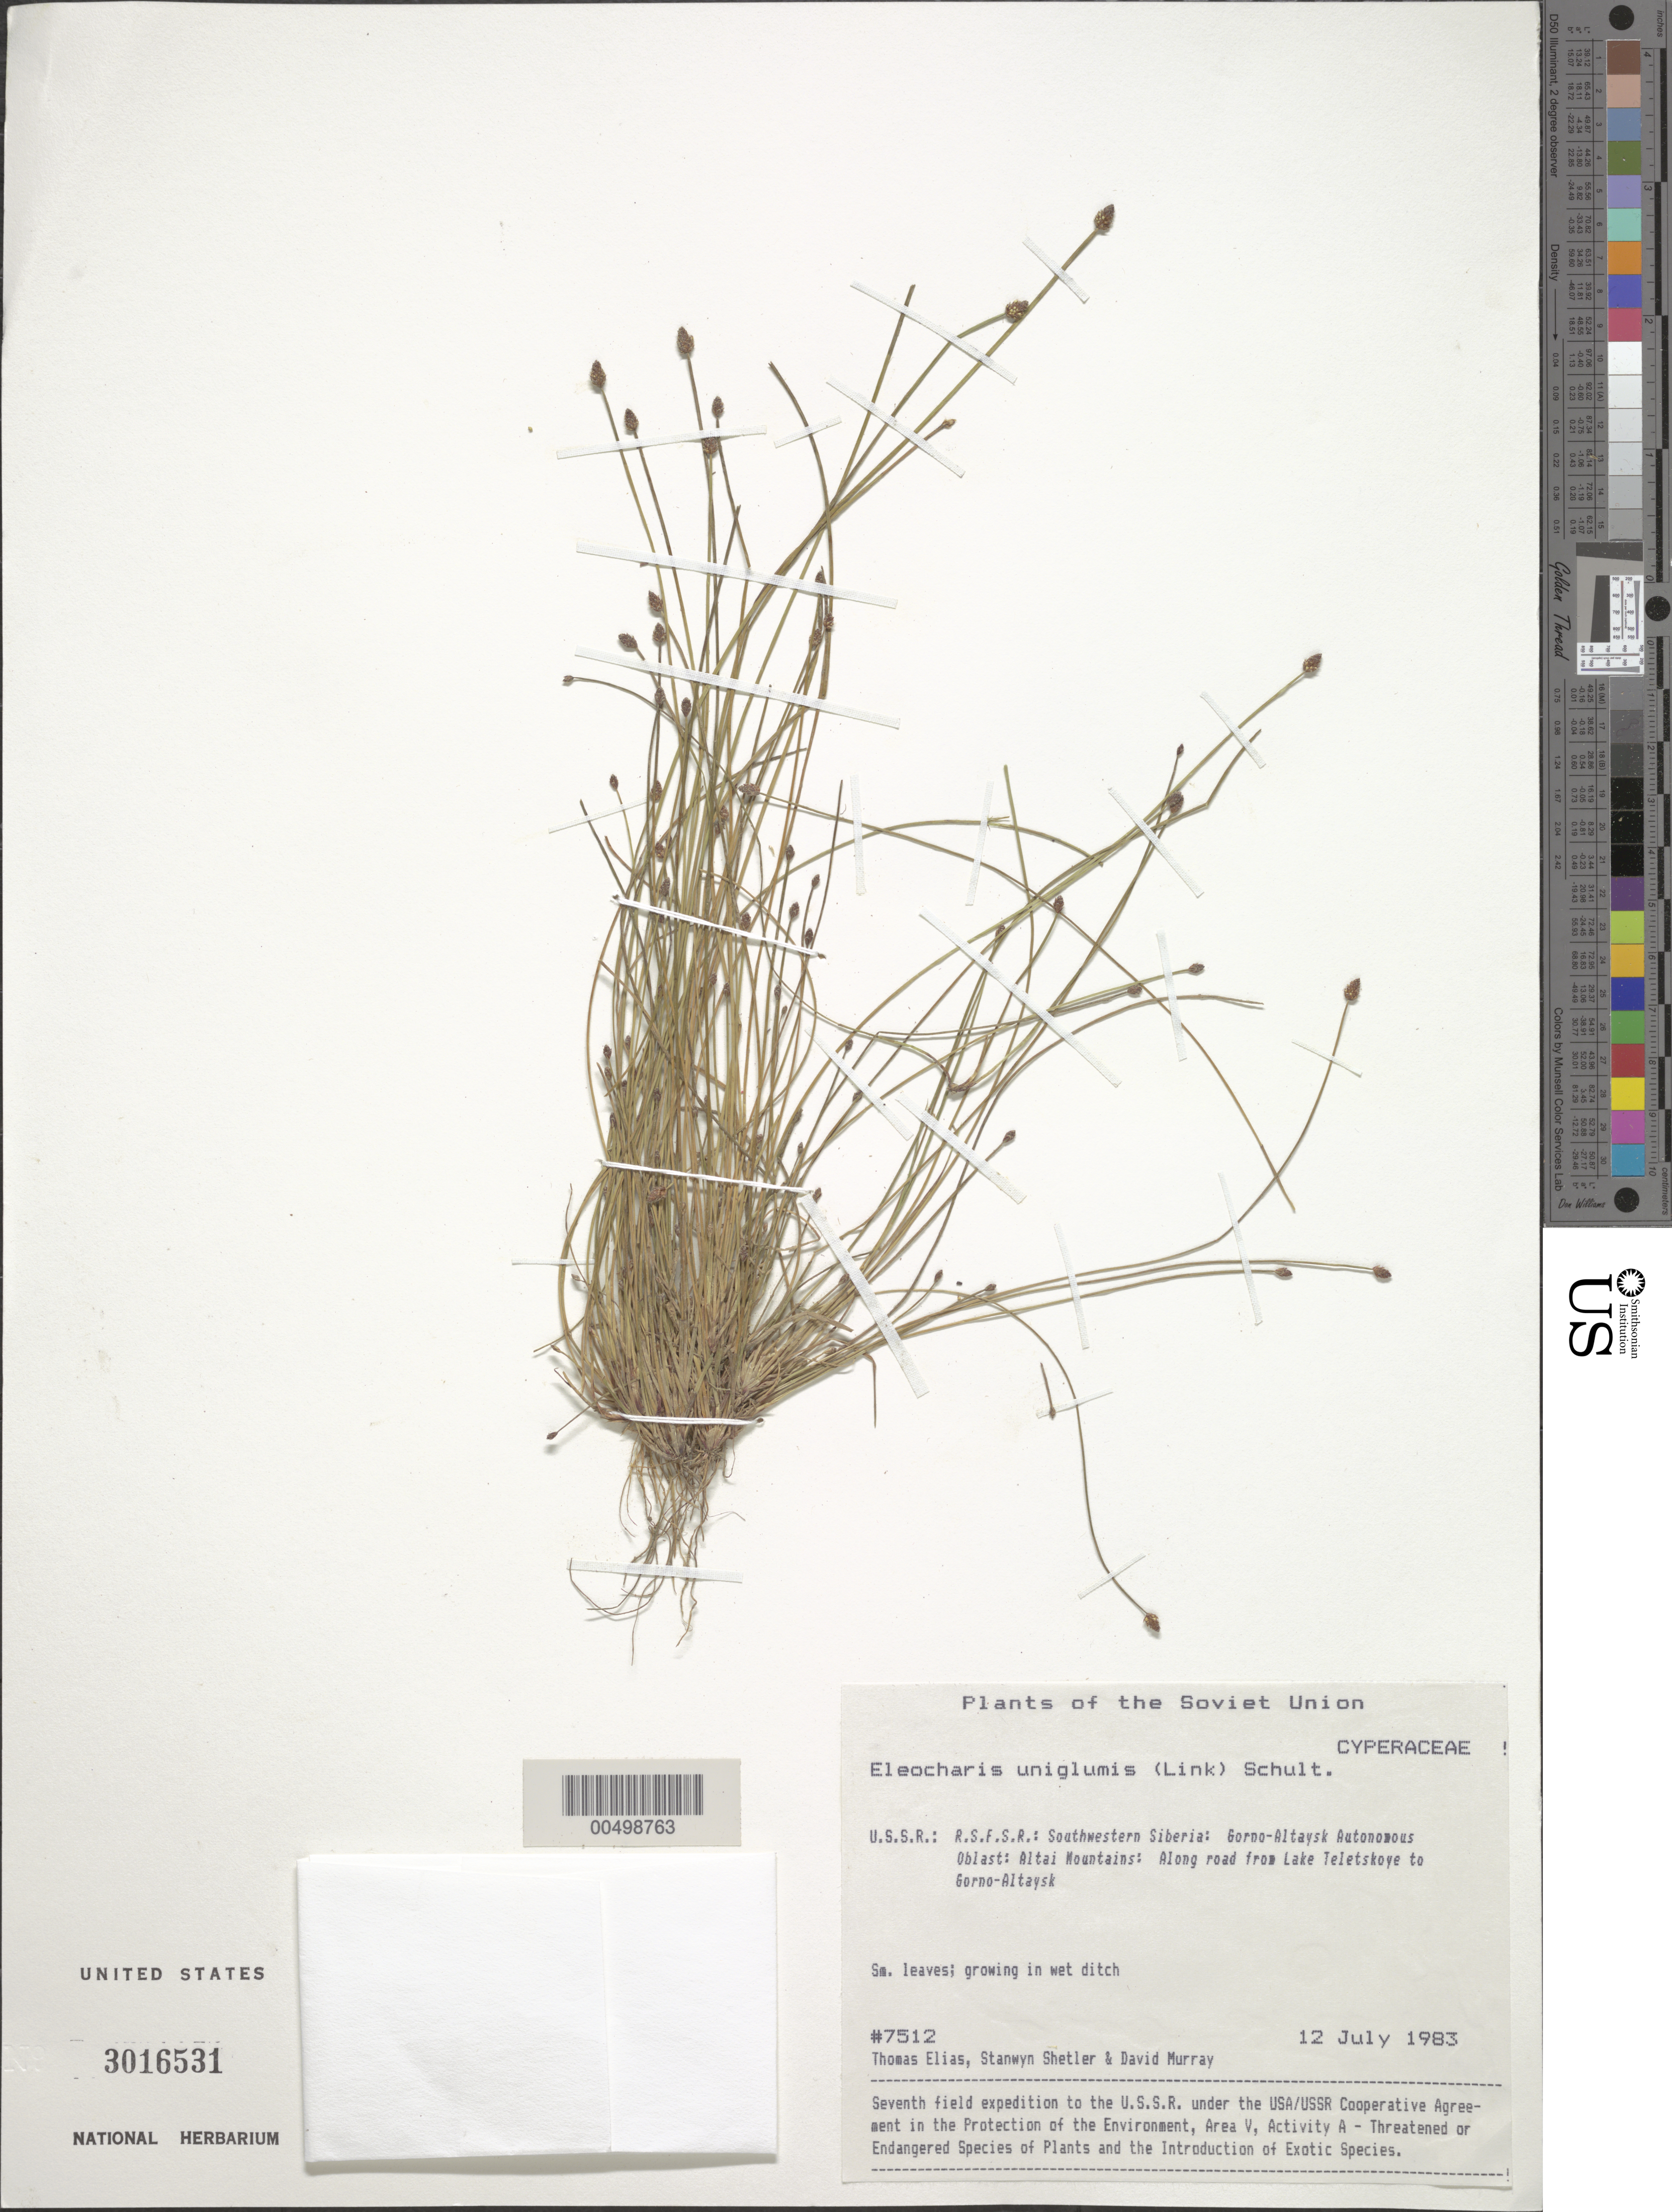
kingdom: Plantae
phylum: Tracheophyta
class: Liliopsida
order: Poales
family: Cyperaceae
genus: Eleocharis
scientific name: Eleocharis uniglumis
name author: (Link) Schult.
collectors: T. Elias, S. Shetler & D. F. Murray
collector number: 7512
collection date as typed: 12 Jul 1983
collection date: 1983-07-12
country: Russian Federation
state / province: Altai Republic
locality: Along road from Lake Teletskoye to Gorno-Altaysk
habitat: growing in wet ditch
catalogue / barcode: US 3016531